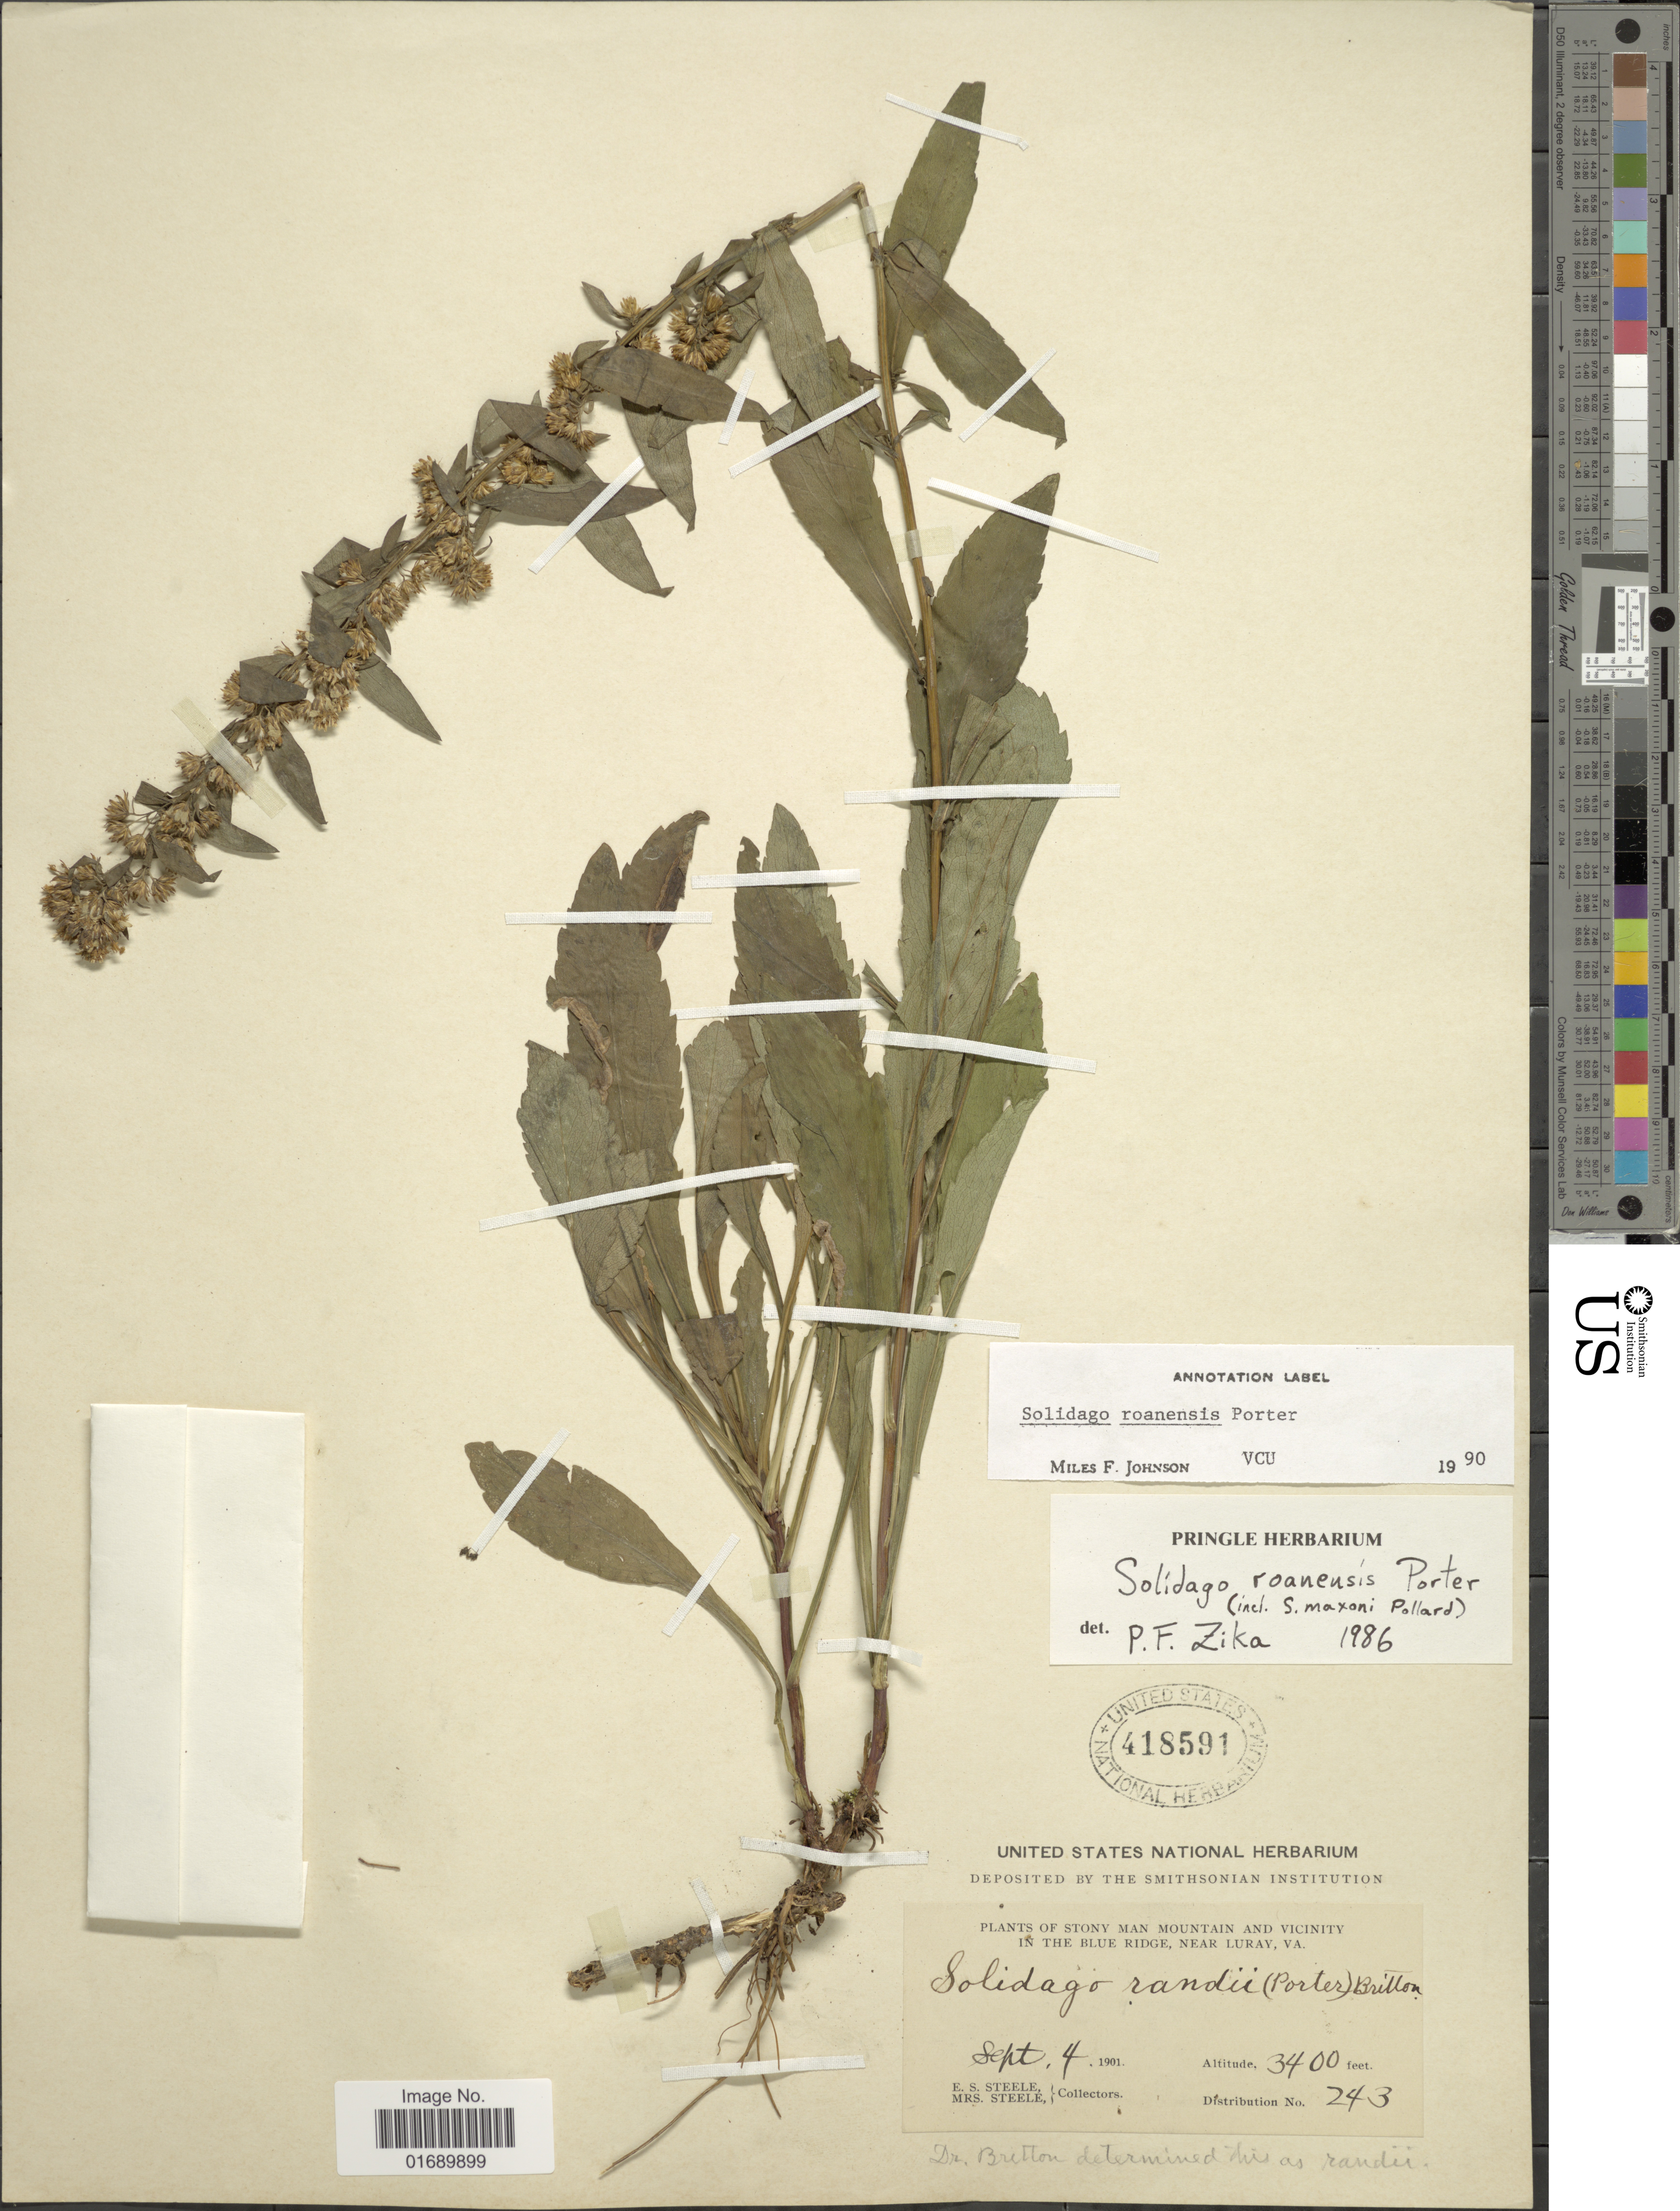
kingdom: Plantae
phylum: Tracheophyta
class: Magnoliopsida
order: Asterales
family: Asteraceae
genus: Solidago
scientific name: Solidago roanensis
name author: Porter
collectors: E. Steele & Mrs. E. S. Steele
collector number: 243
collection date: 1901-09-04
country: United States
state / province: Virginia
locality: Stony Man Mountain and vicinity in the Blue Ridge, near Luray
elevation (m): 1036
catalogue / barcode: US 418591